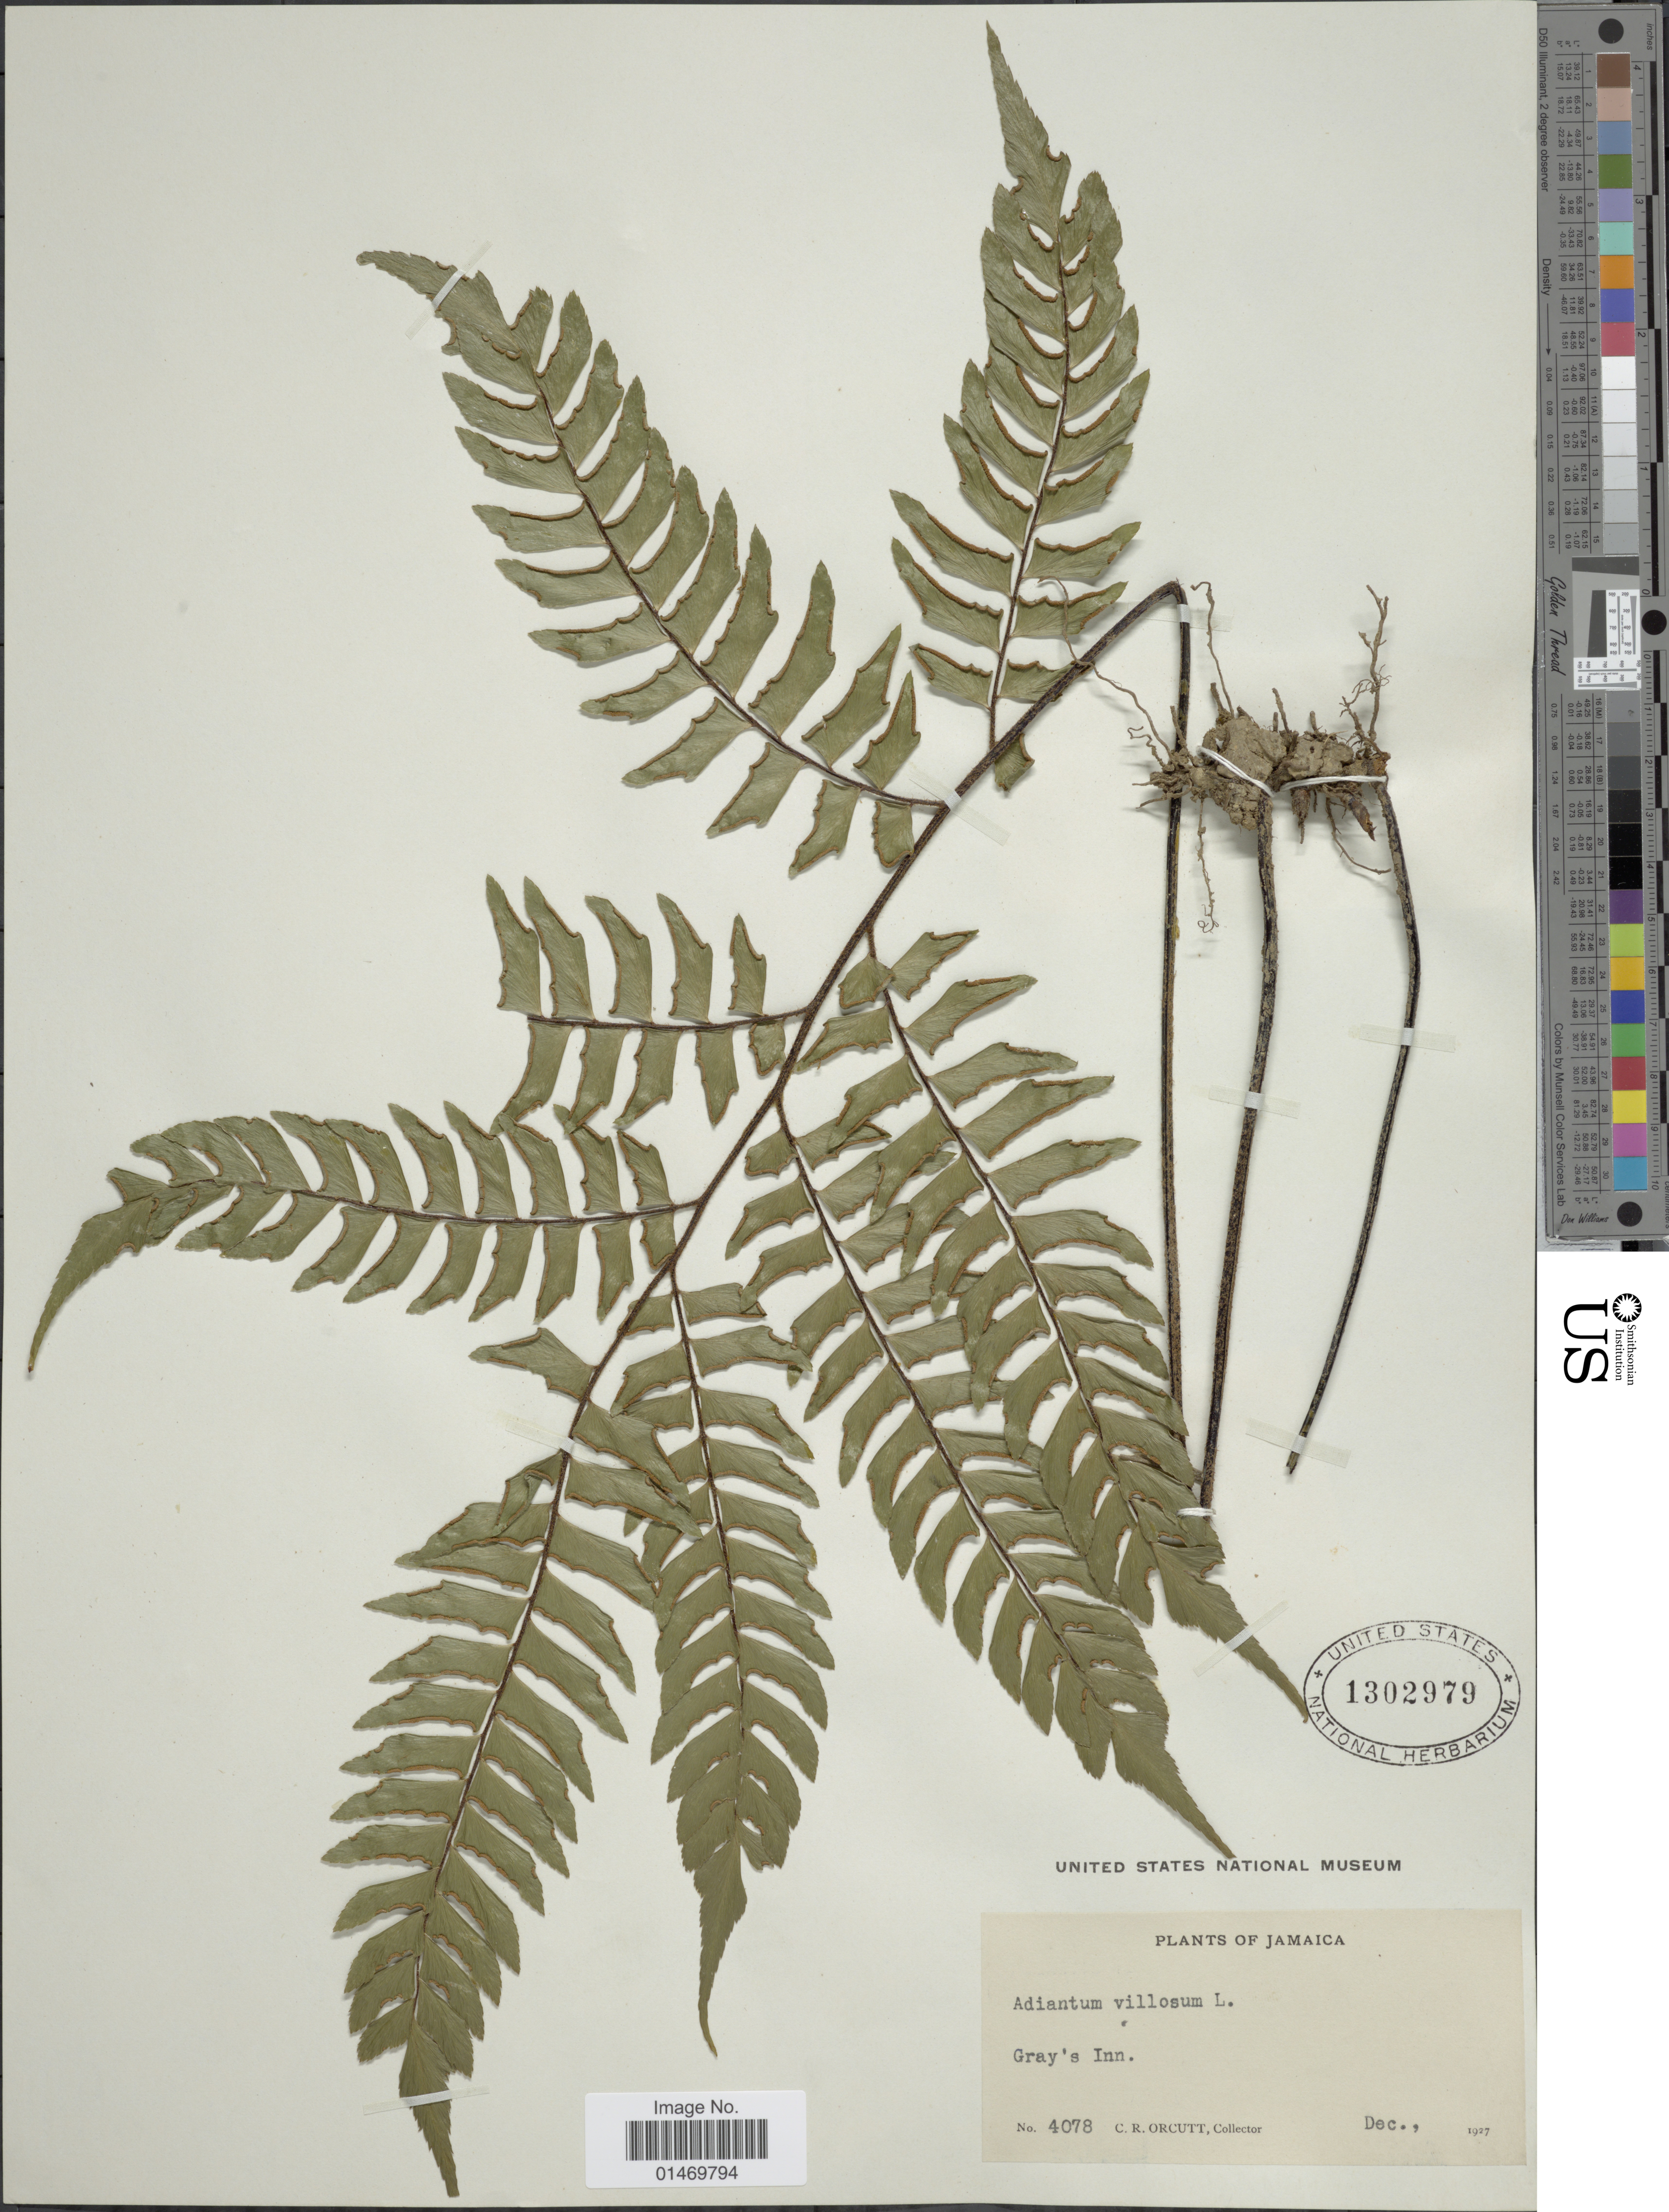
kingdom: Plantae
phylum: Tracheophyta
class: Polypodiopsida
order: Polypodiales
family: Pteridaceae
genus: Adiantum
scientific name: Adiantum villosum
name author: L.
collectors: C. R. Orcutt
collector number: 4078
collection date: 1927-12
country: Jamaica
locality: Jamaica, Gray's Inn.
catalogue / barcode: US 1302979